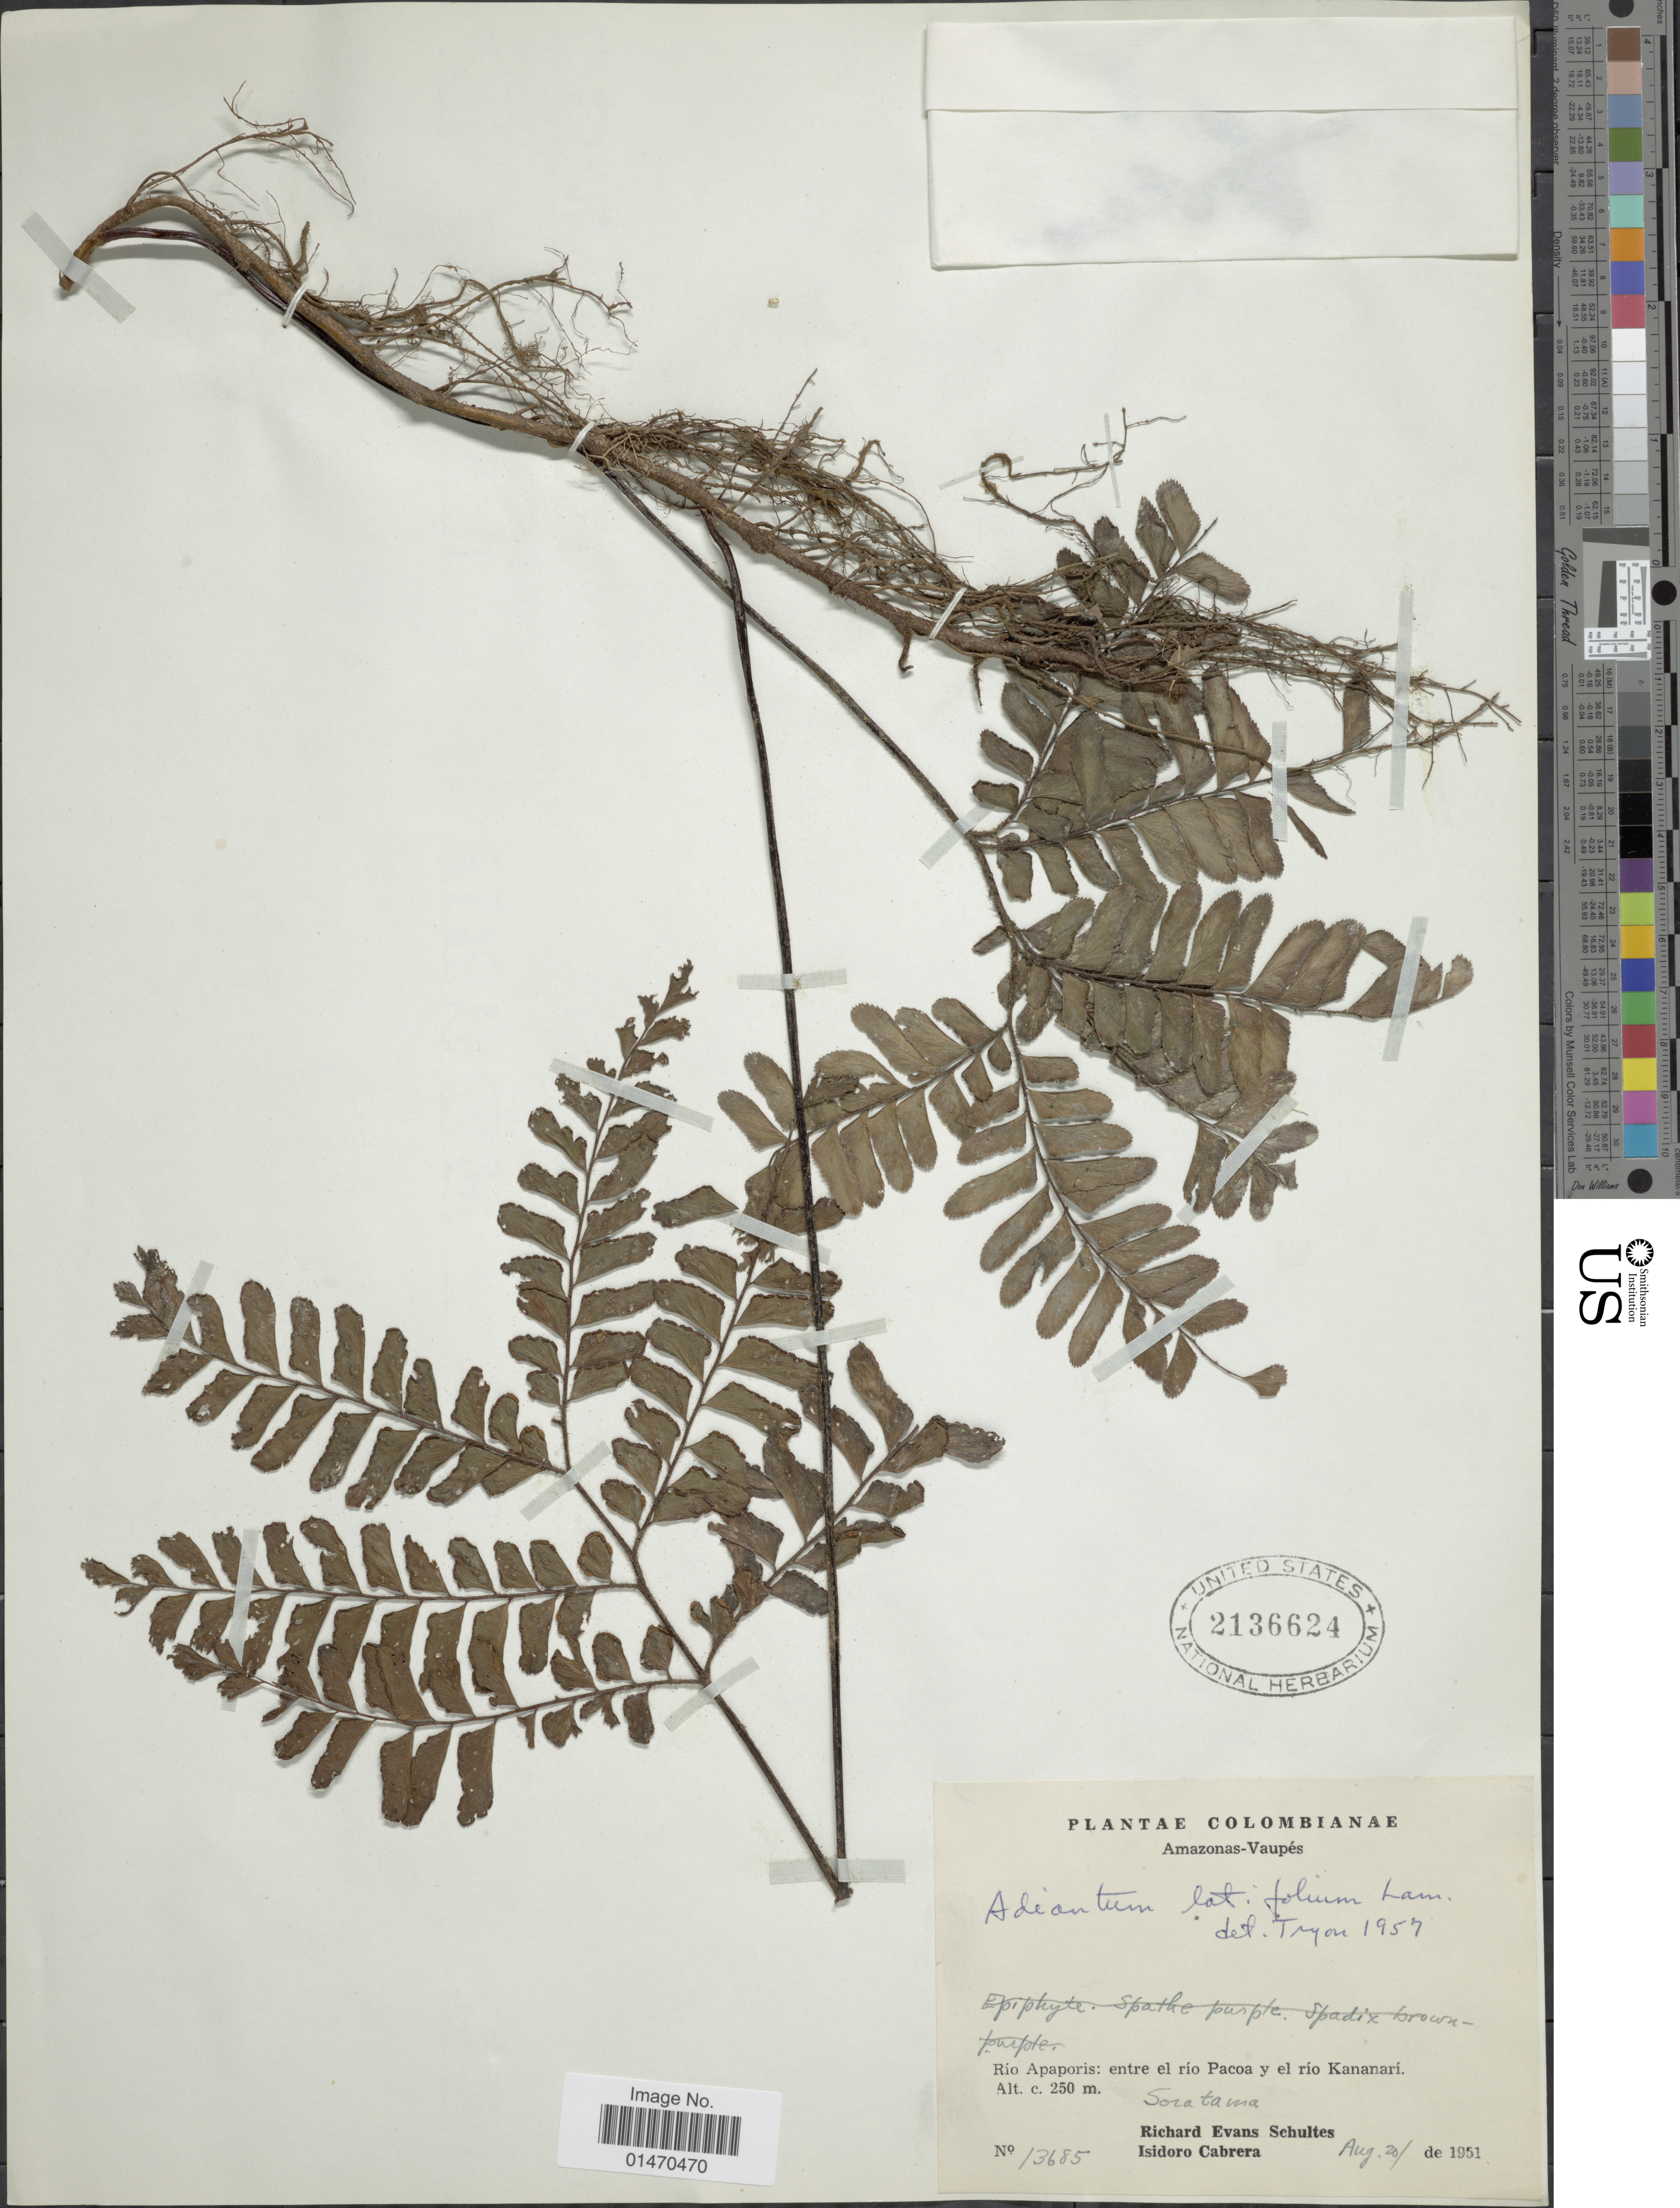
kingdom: Plantae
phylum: Tracheophyta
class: Polypodiopsida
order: Polypodiales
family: Pteridaceae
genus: Adiantum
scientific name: Adiantum latifolium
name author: Lam.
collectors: R. E. Schultes & I. Cabrera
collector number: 13685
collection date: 1951-08-20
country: Colombia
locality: Amazonas-Vaupés, Rio Apaporis: entre el rio Pacoa y el rio Kananri, Soratama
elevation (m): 250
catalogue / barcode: US 2136624